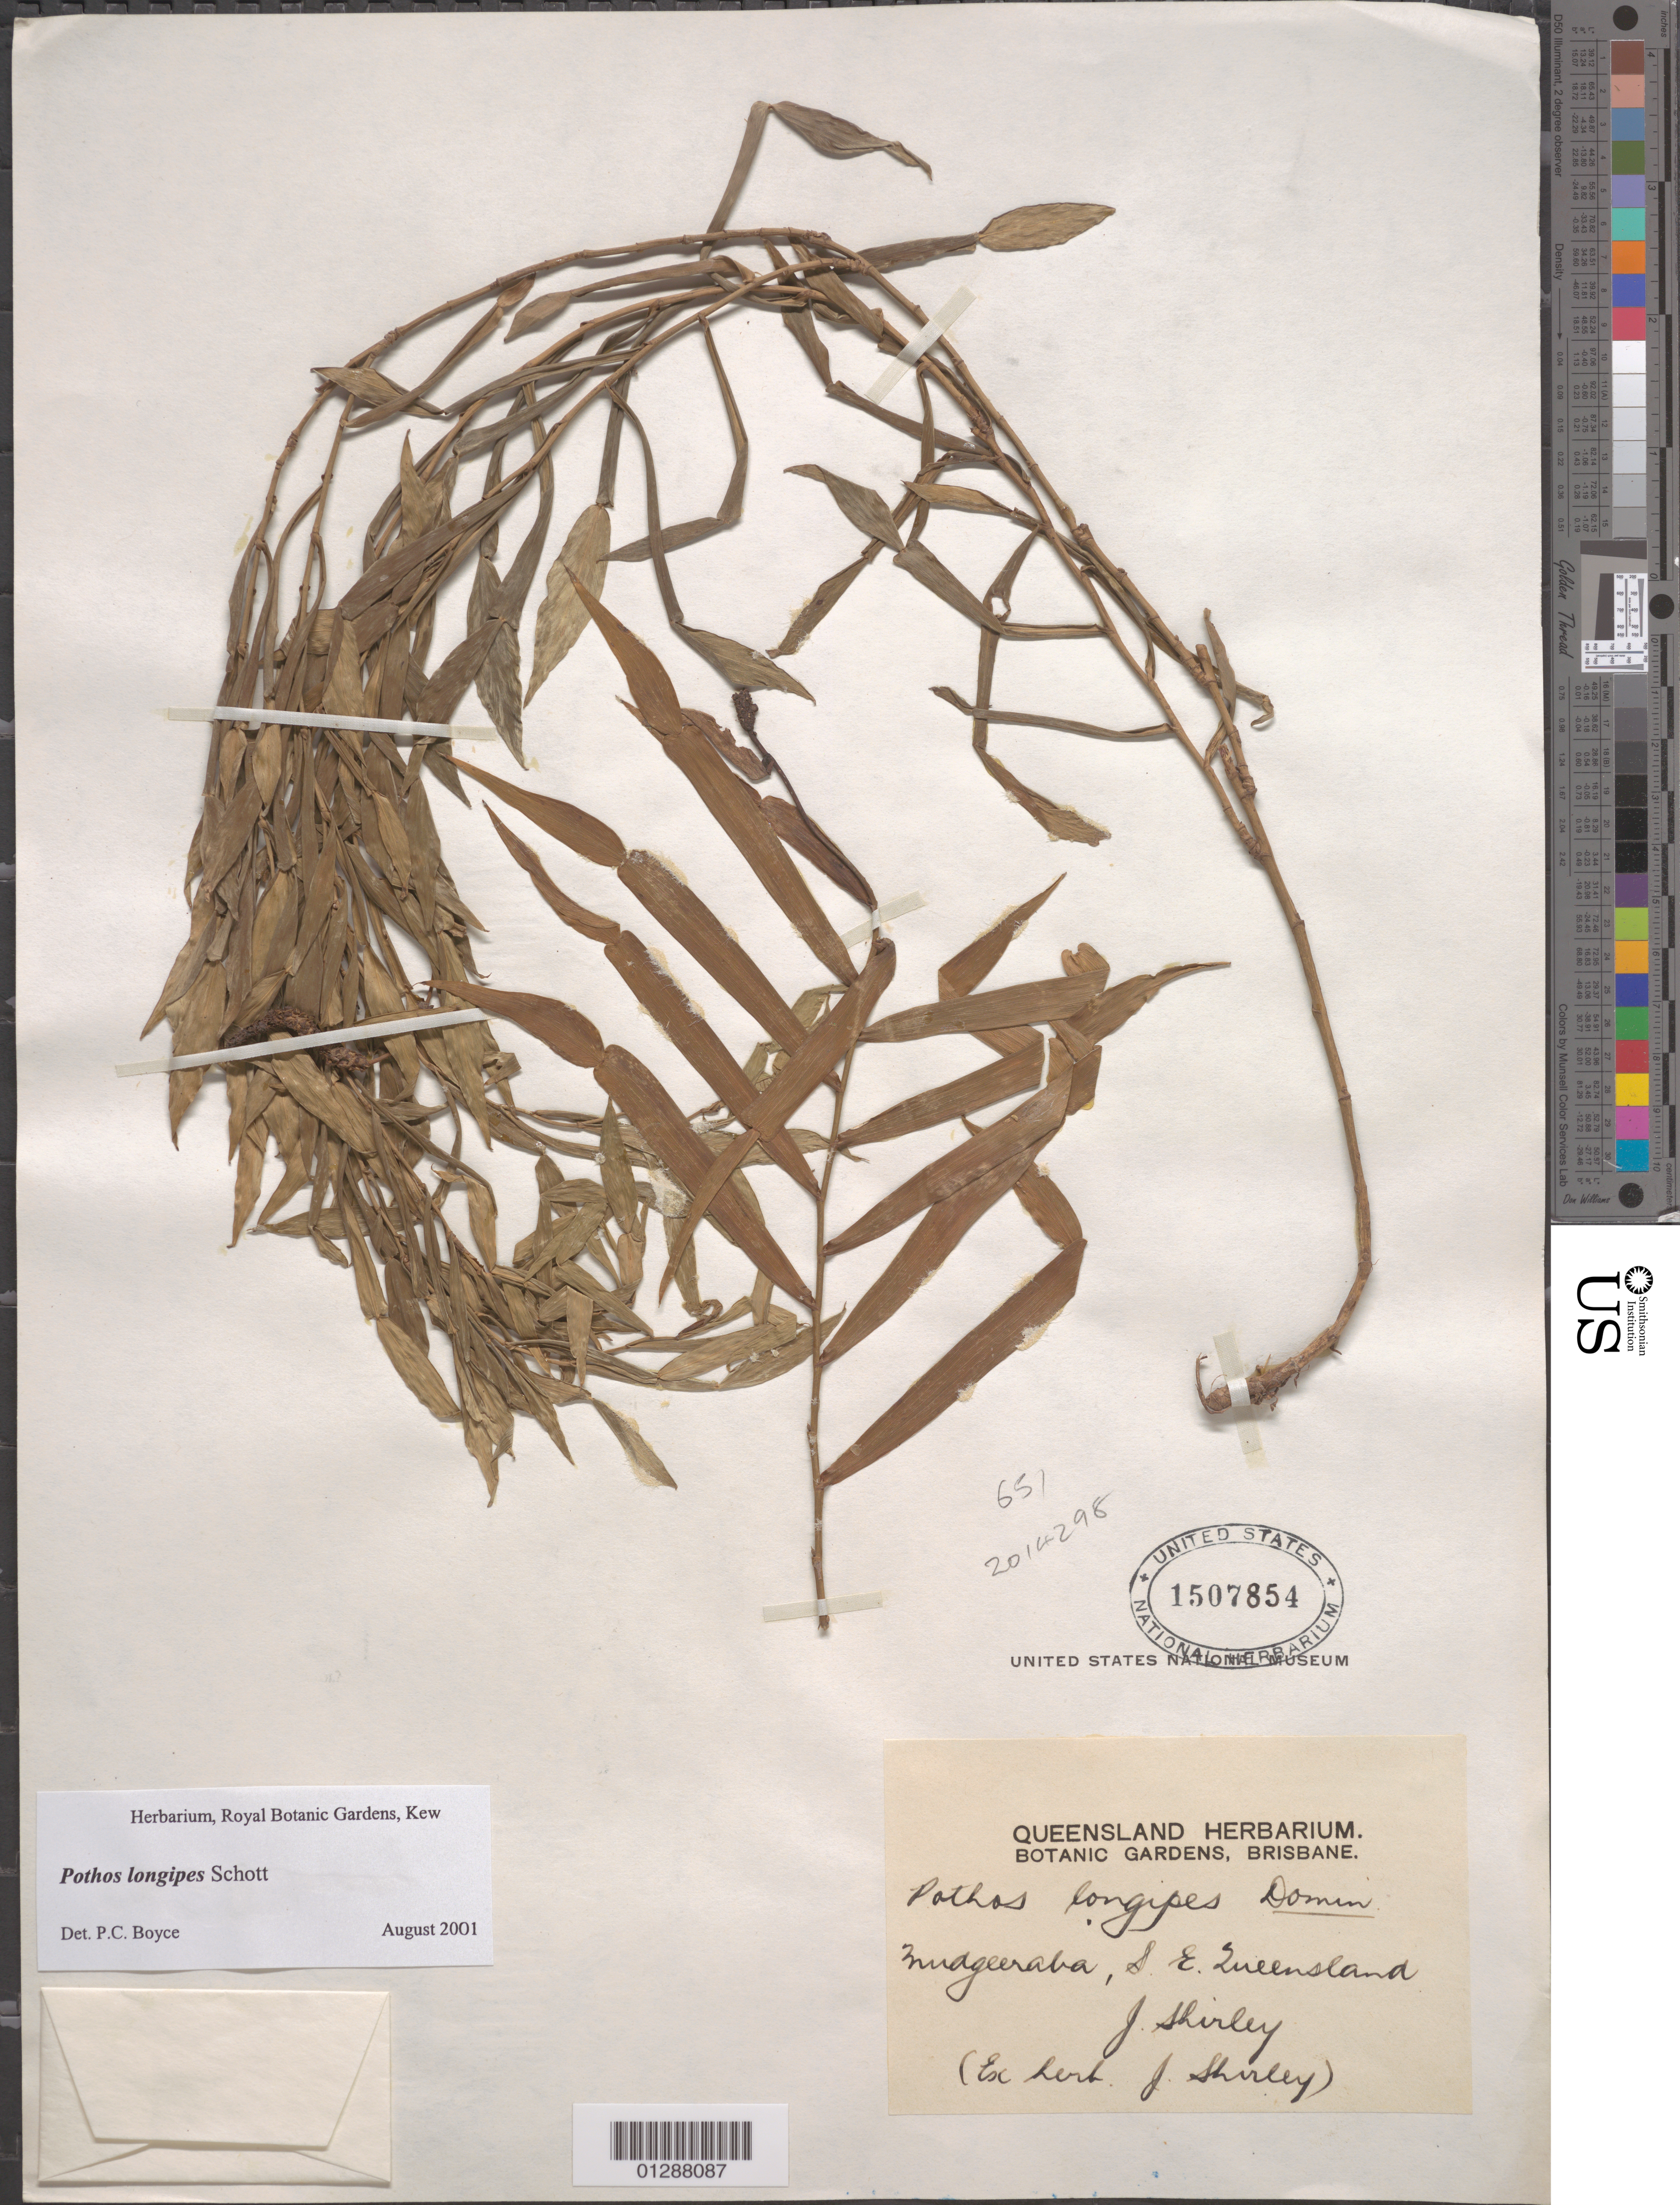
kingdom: Plantae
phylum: Tracheophyta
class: Liliopsida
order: Alismatales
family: Araceae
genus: Pothos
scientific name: Pothos longipes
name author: Schott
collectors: J. Shirley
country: Australia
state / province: Queensland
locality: Mudgeeraba, S. E. Queensland.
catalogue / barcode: US 1507854